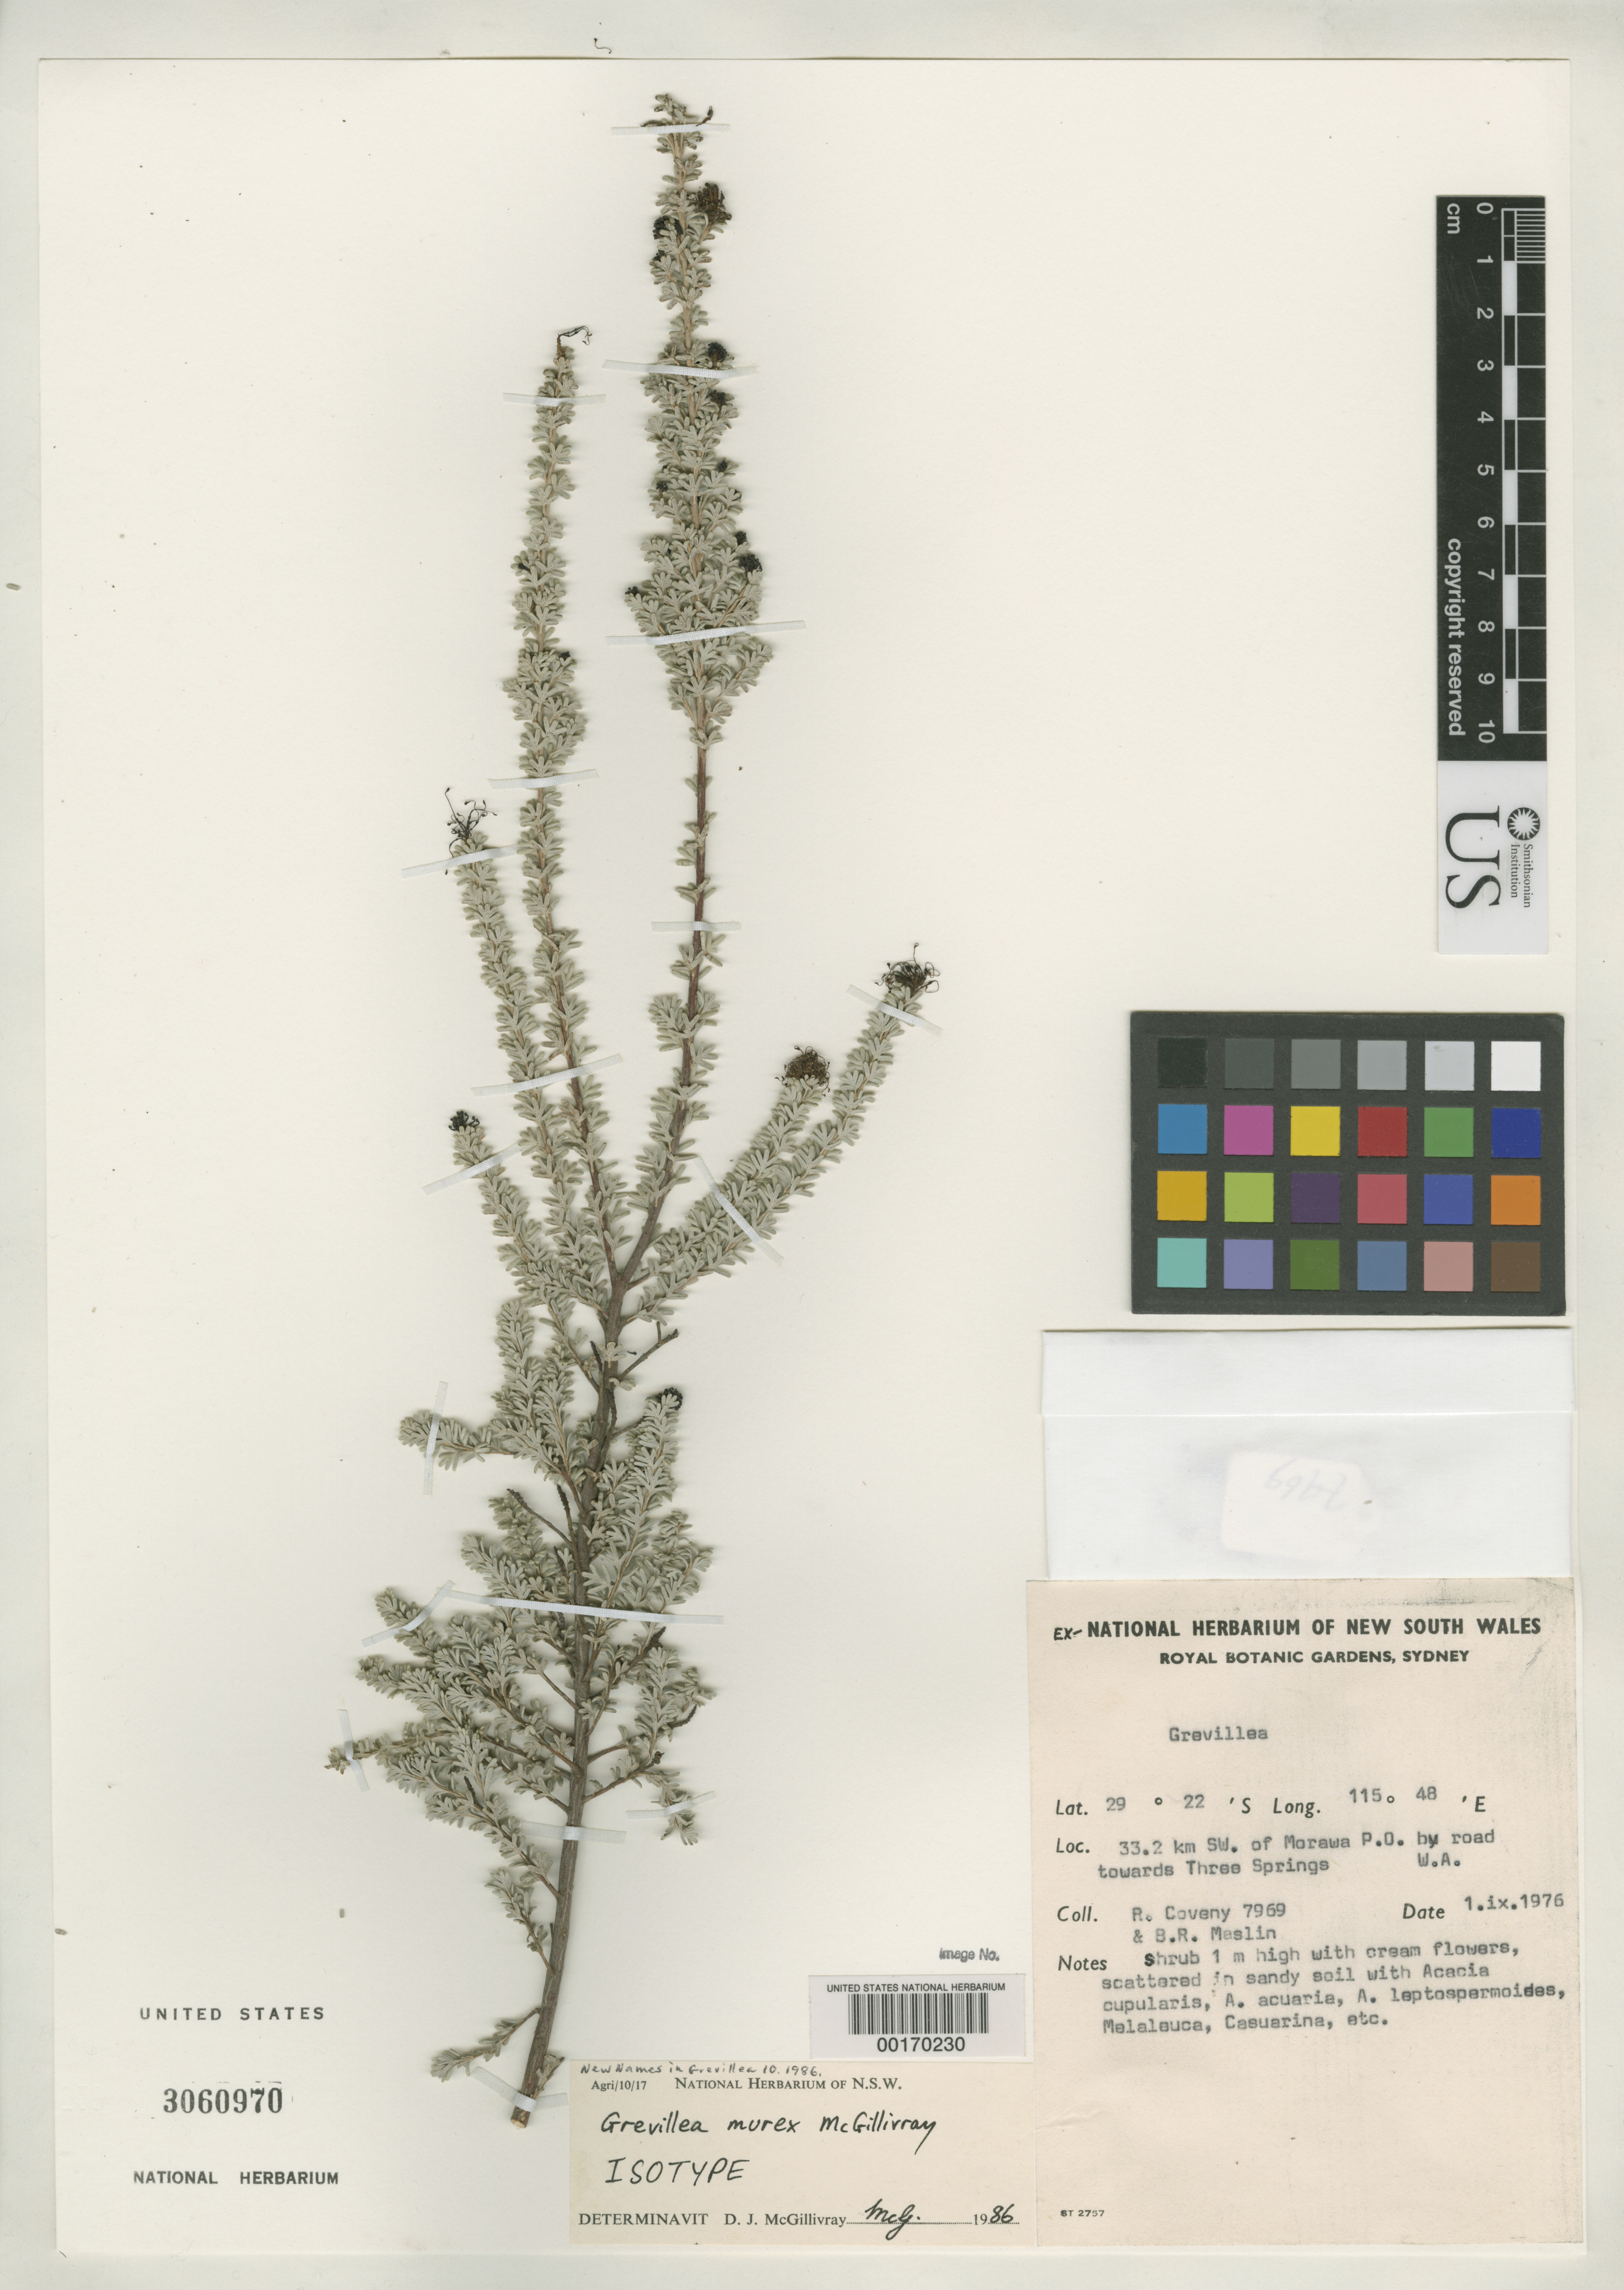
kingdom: Plantae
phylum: Tracheophyta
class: Magnoliopsida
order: Proteales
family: Proteaceae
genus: Grevillea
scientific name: Grevillea murex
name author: McGill.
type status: Isotype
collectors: R. Coveny & B. Maslin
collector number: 7969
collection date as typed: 01 Sep 1976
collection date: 1976-09-01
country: Australia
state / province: Western Australia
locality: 33.2 km SW of Morawapo by road towards Three Springs.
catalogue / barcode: US 3060970